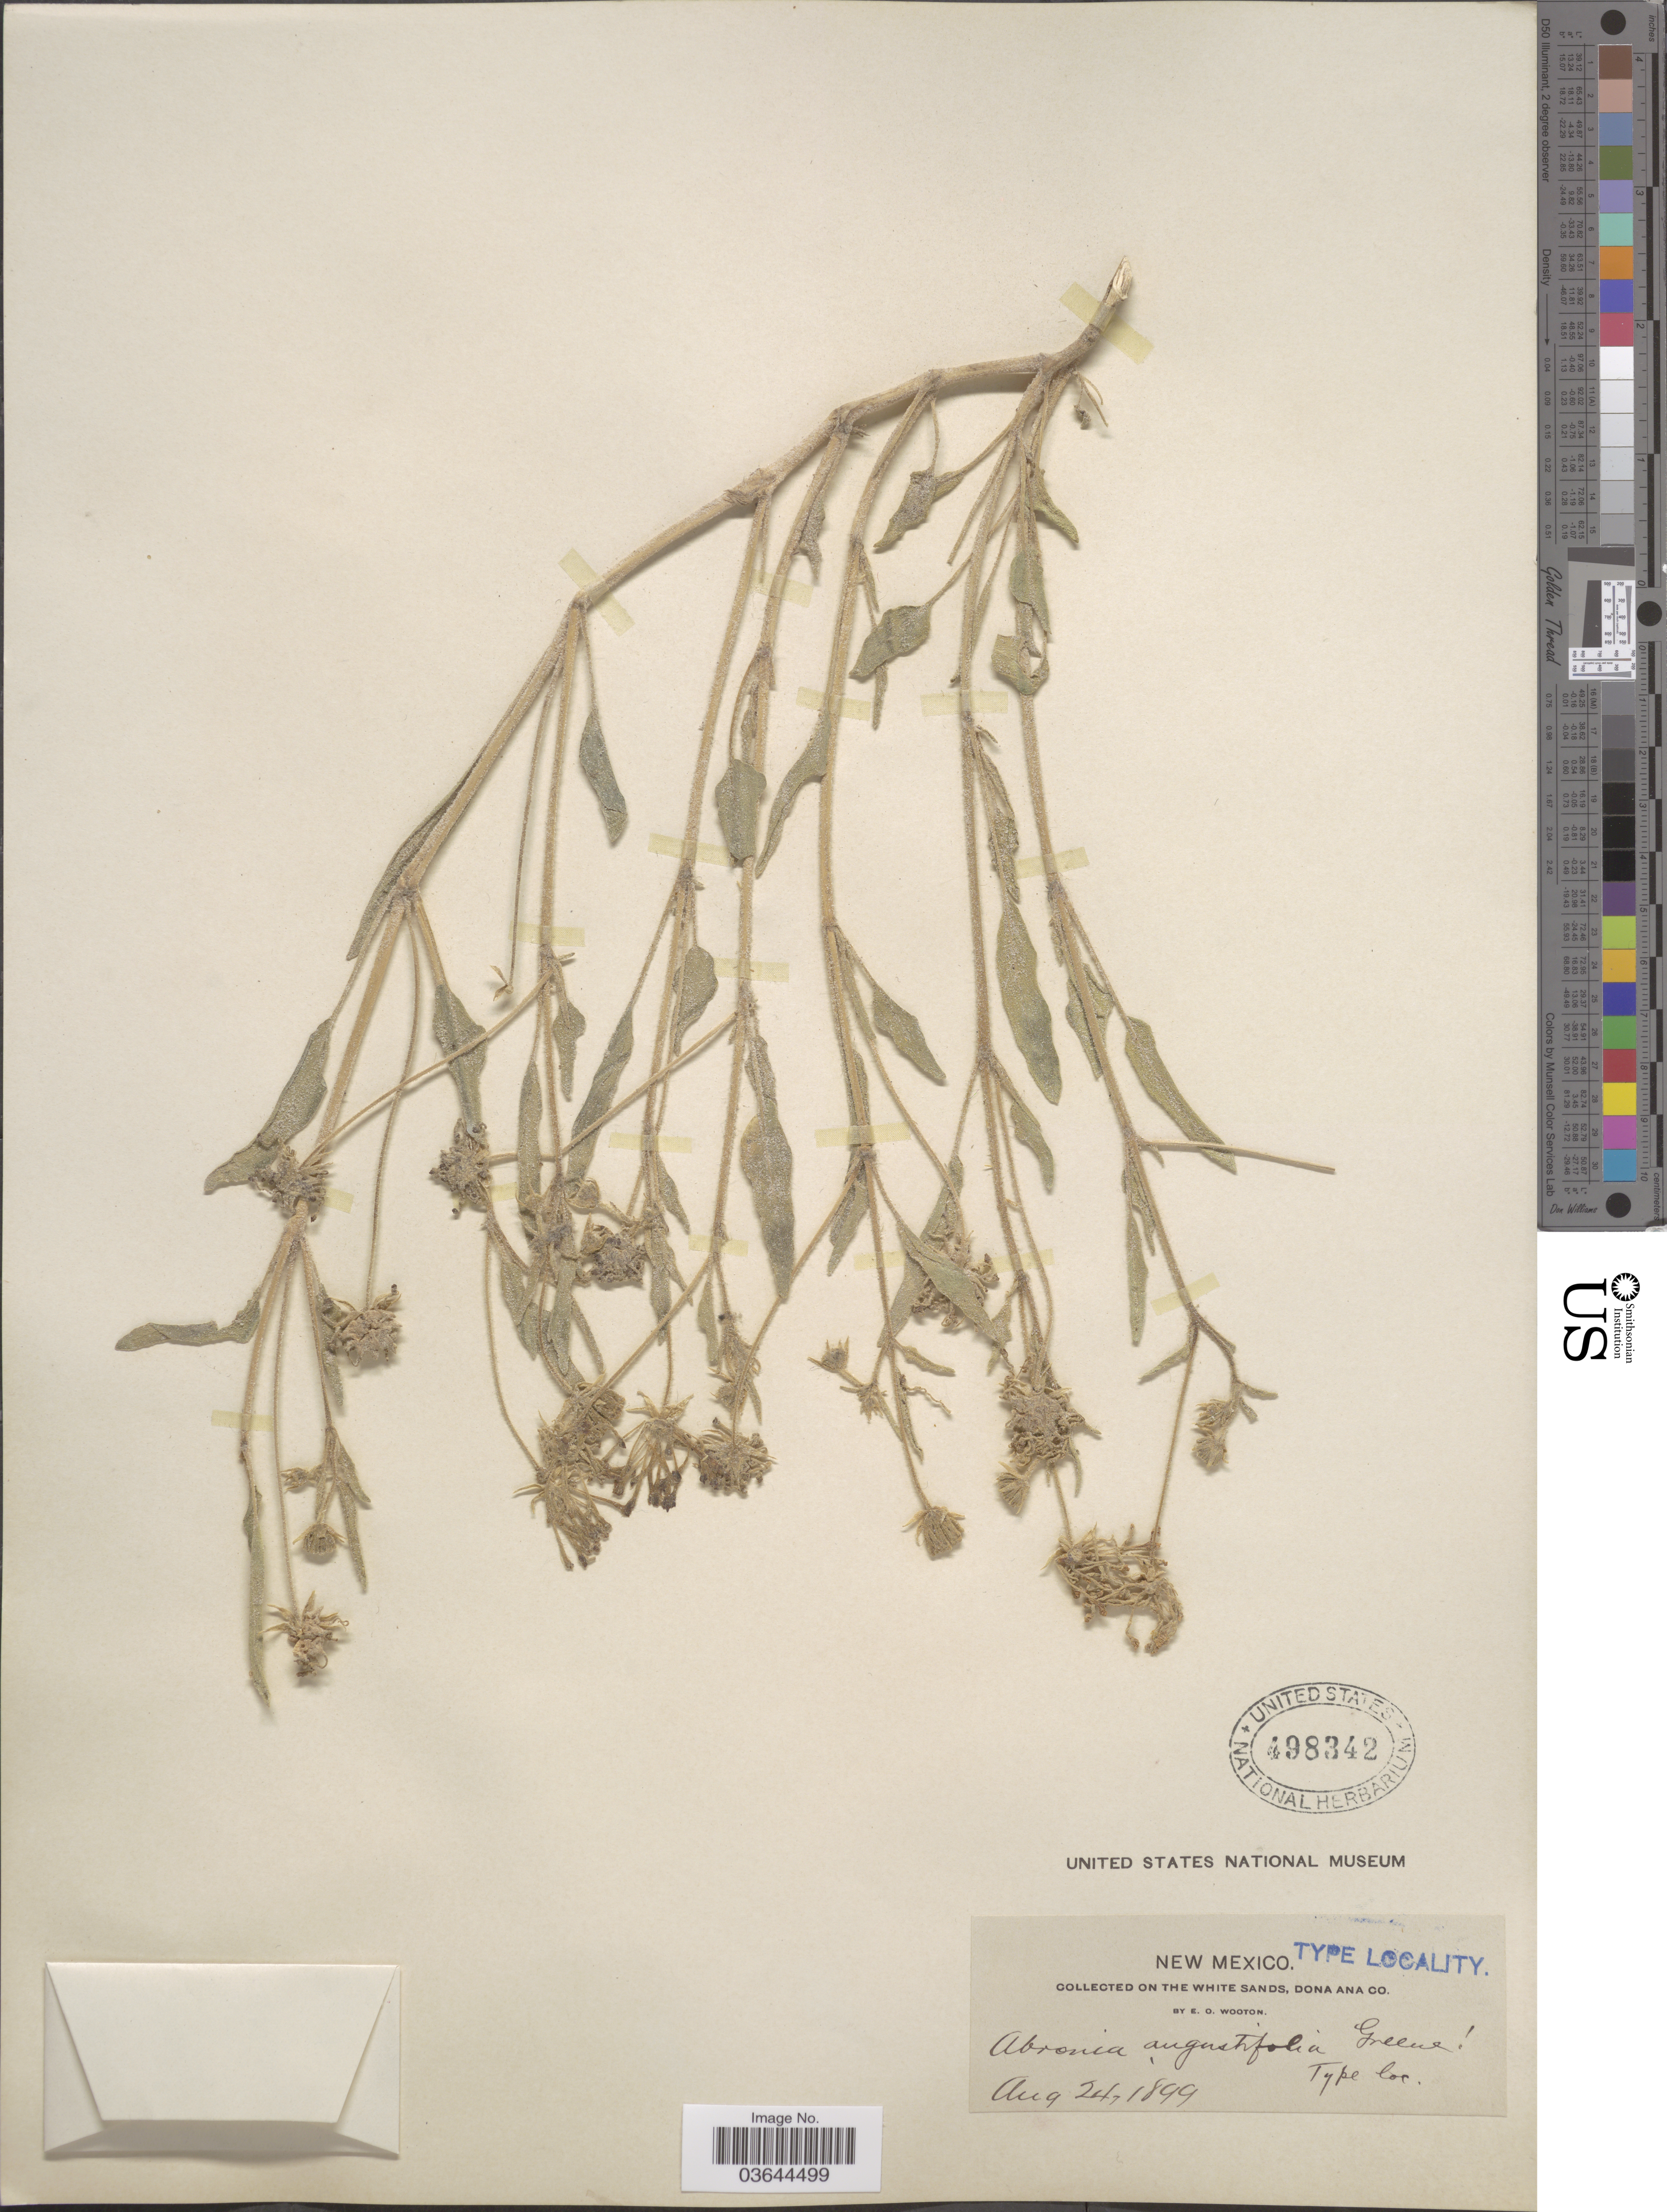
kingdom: Plantae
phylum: Tracheophyta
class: Magnoliopsida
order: Caryophyllales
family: Nyctaginaceae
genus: Abronia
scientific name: Abronia angustifolia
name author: Greene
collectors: E. O. Wooton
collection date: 1899-08-24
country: United States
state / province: New Mexico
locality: On the White sands, Dona Ana Co.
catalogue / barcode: US 498342